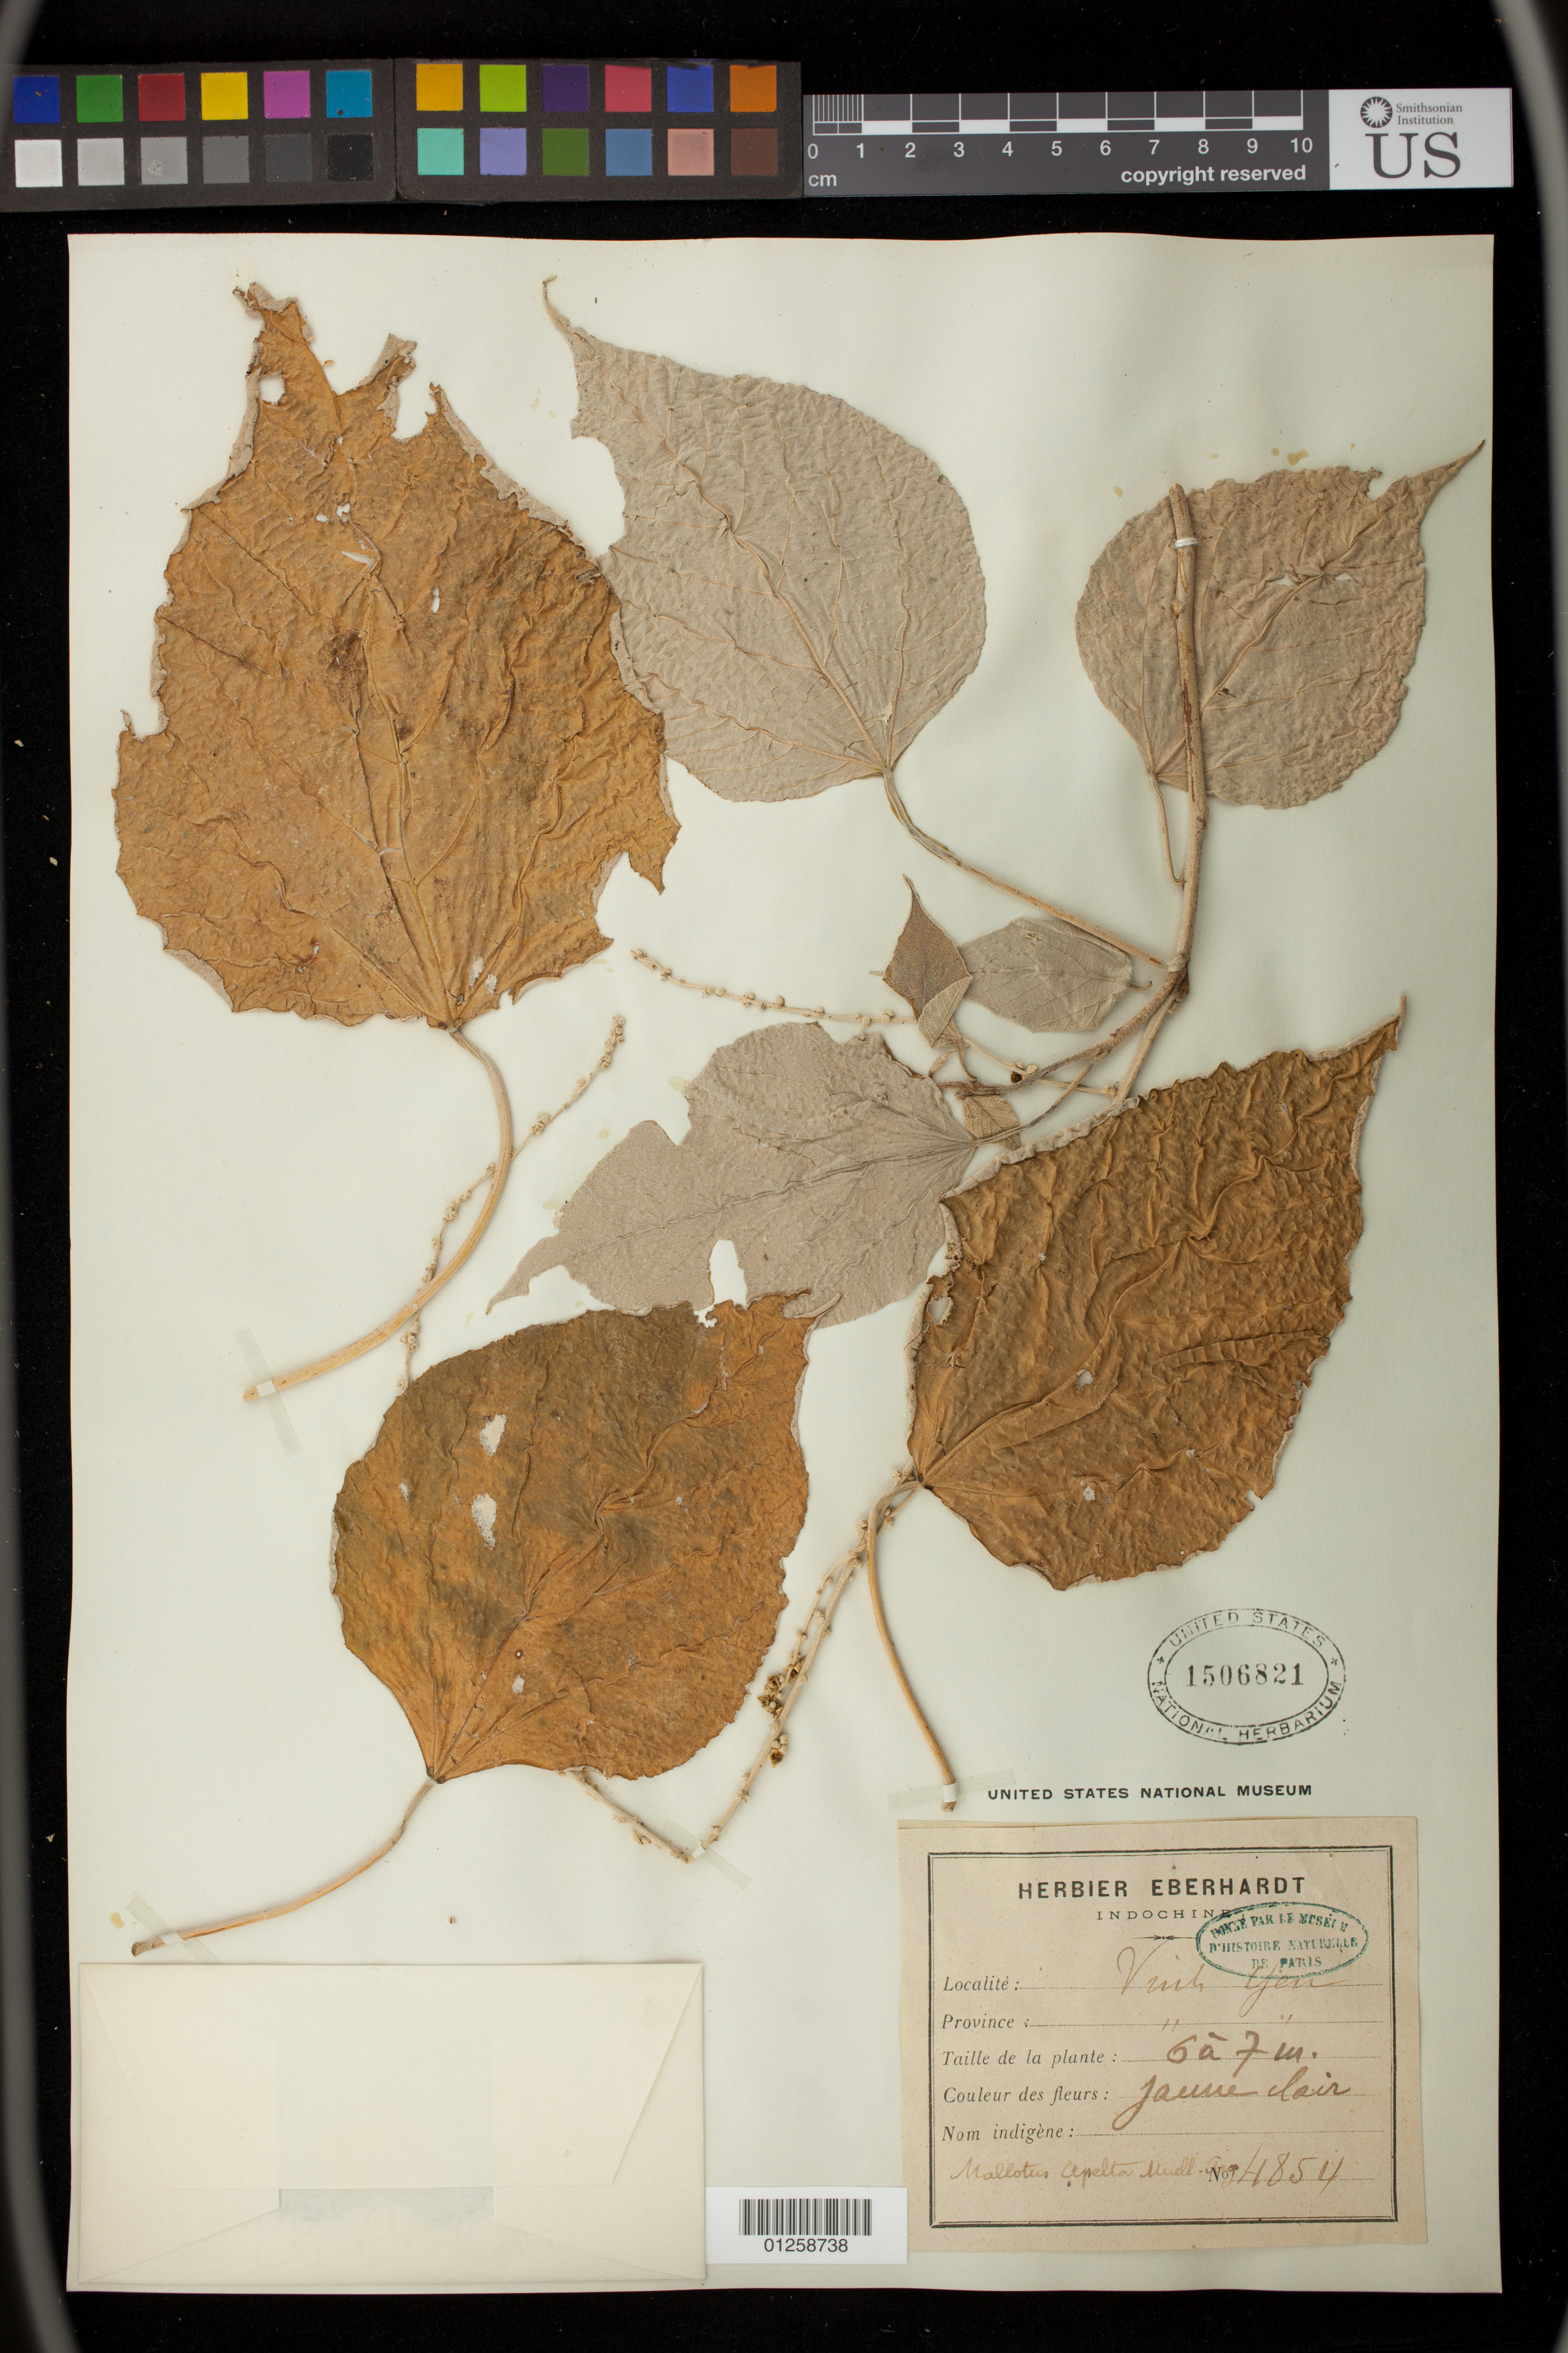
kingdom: Plantae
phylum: Tracheophyta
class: Magnoliopsida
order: Malpighiales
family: Euphorbiaceae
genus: Mallotus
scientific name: Mallotus apelta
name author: (Lour.) Müll. Arg.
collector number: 4854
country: Vietnam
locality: Vinh Yen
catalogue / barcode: US 1506821